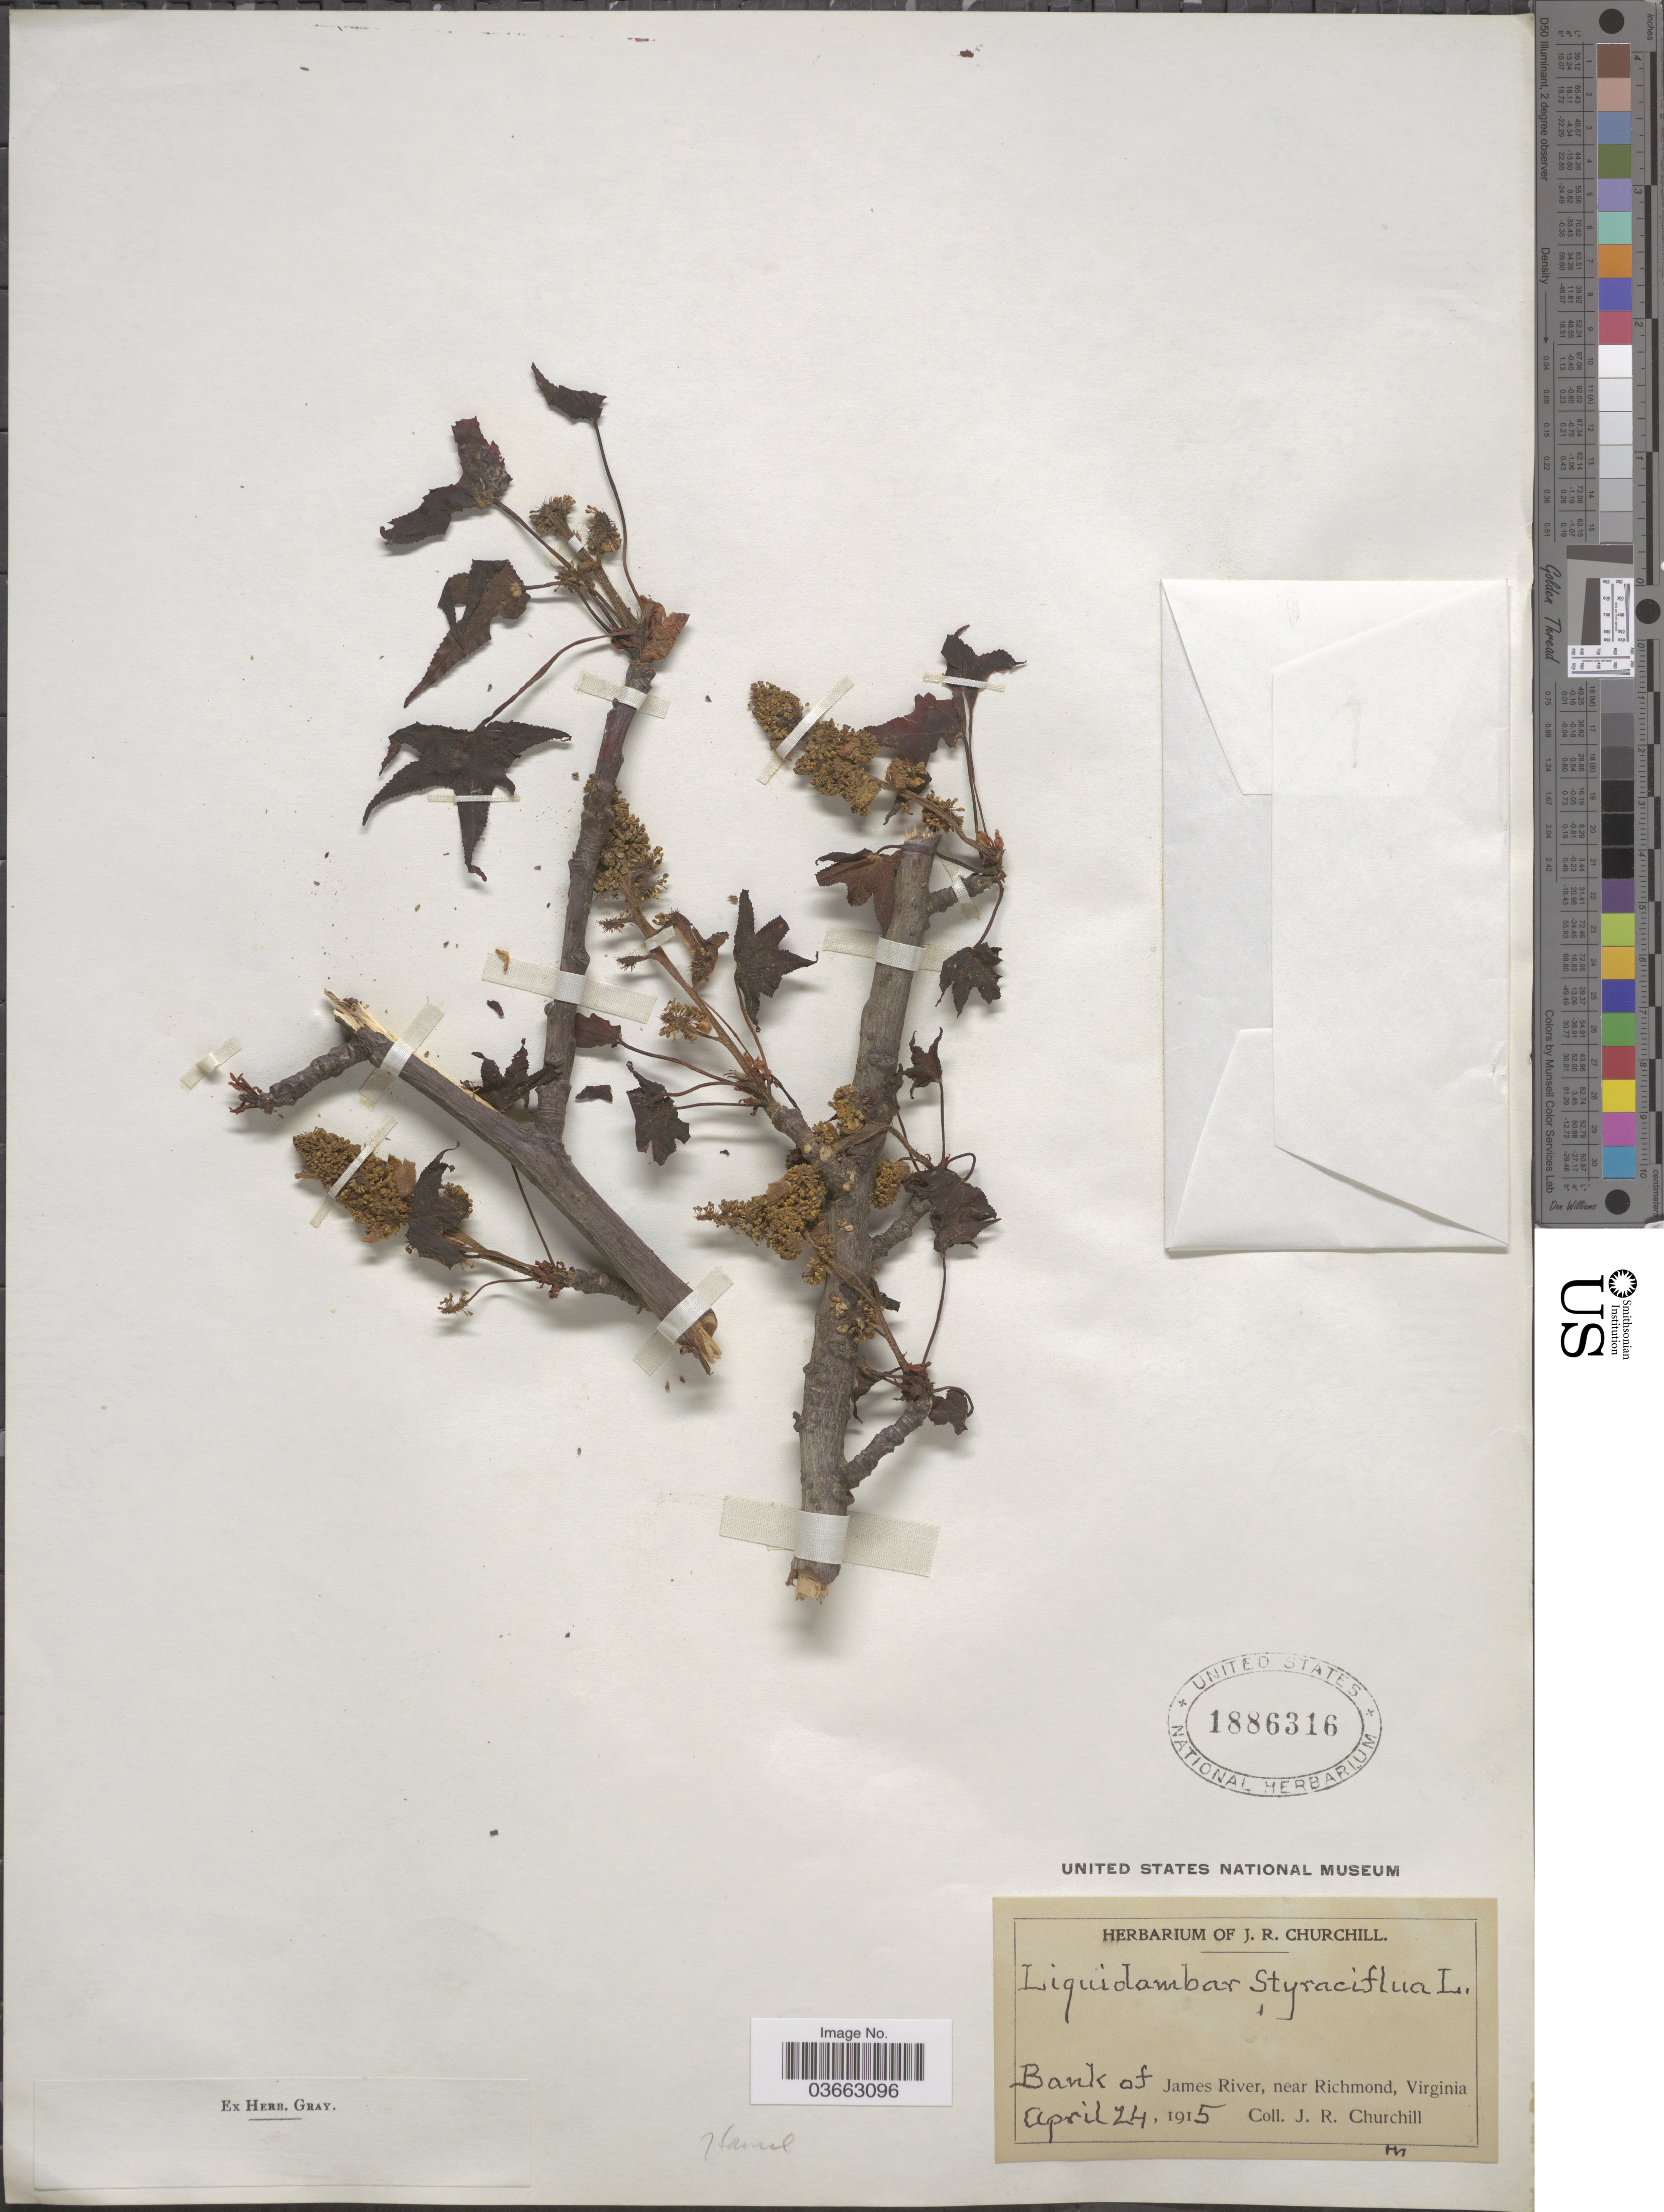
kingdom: Plantae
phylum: Tracheophyta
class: Magnoliopsida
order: Saxifragales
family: Altingiaceae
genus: Liquidambar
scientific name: Liquidambar styraciflua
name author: L.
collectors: J. Churchill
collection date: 1915-04-24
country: United States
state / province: Virginia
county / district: City of Richmond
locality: Bank of James River, near Richmond.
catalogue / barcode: US 1886316